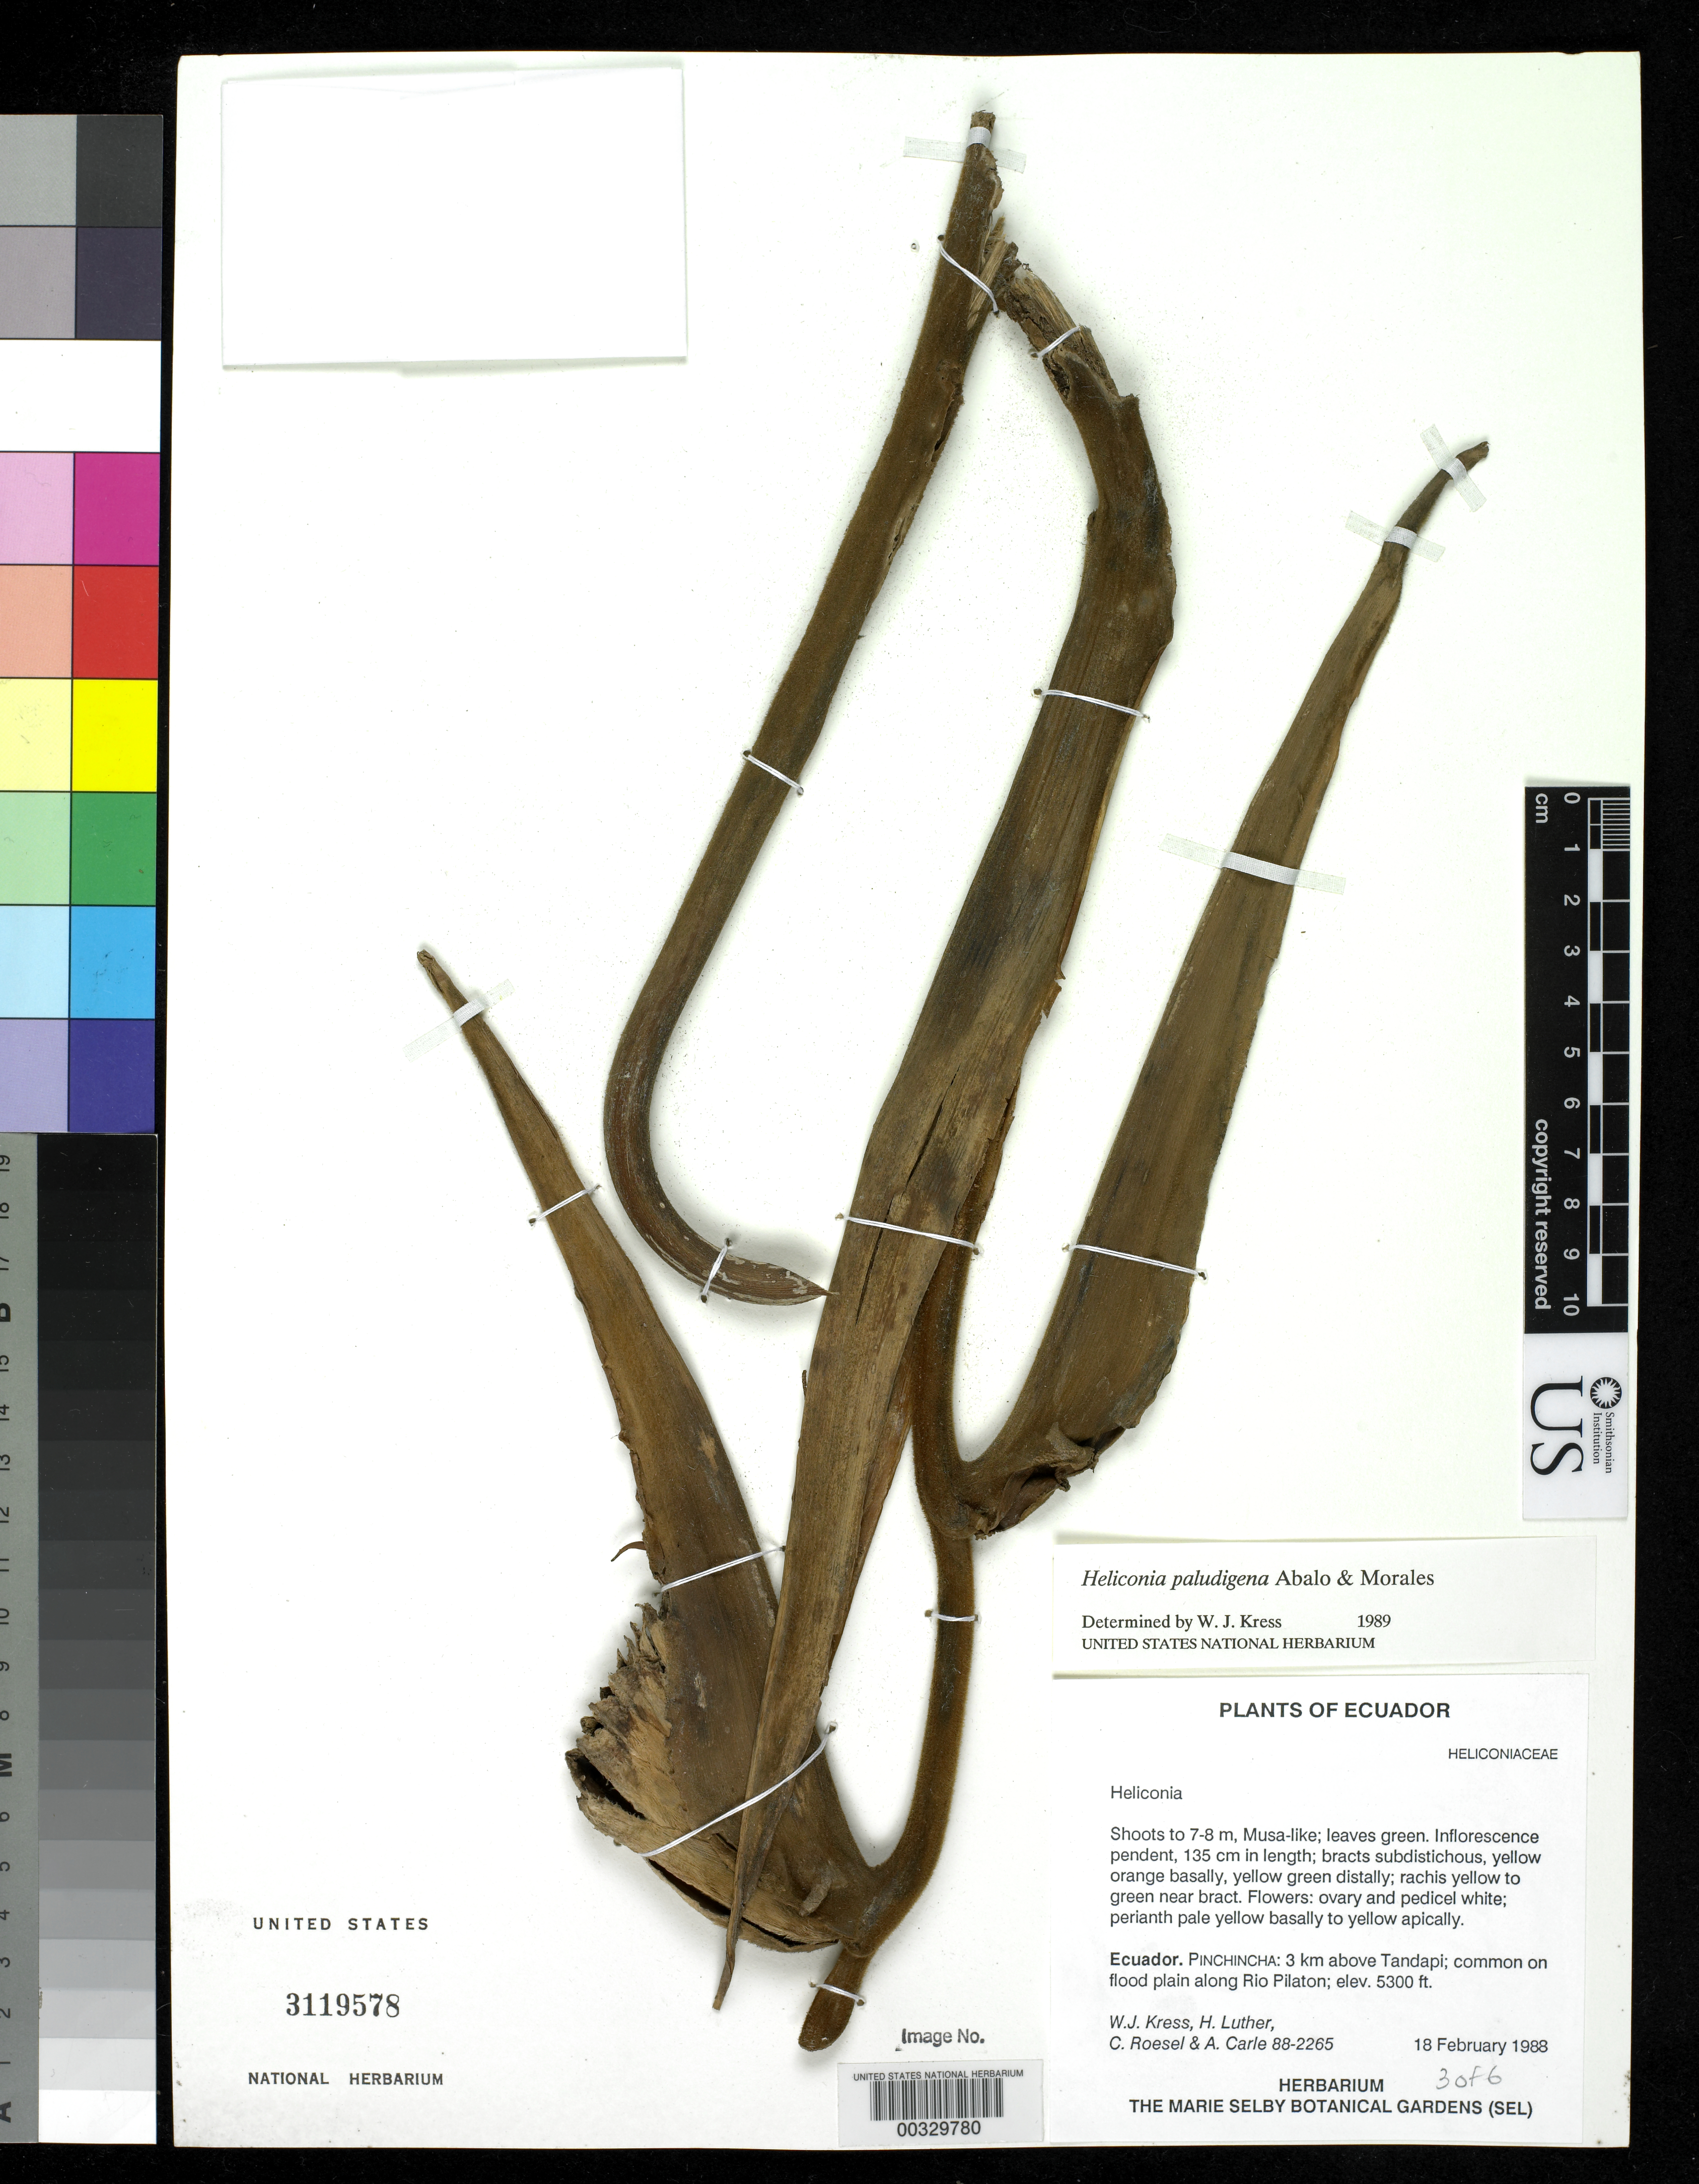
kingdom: Plantae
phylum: Tracheophyta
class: Liliopsida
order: Zingiberales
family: Heliconiaceae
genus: Heliconia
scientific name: Heliconia paludigena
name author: Abalo & Morales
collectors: W. J. Kress, Harry E. Luther, C. S. Roesel & A. Carle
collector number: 88-2265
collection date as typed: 18 Feb 1988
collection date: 1988-02-18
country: Ecuador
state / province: Pichincha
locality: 3 km above tandapi, common on flood plain along Rio pilaton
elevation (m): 1615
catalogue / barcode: US 3119578